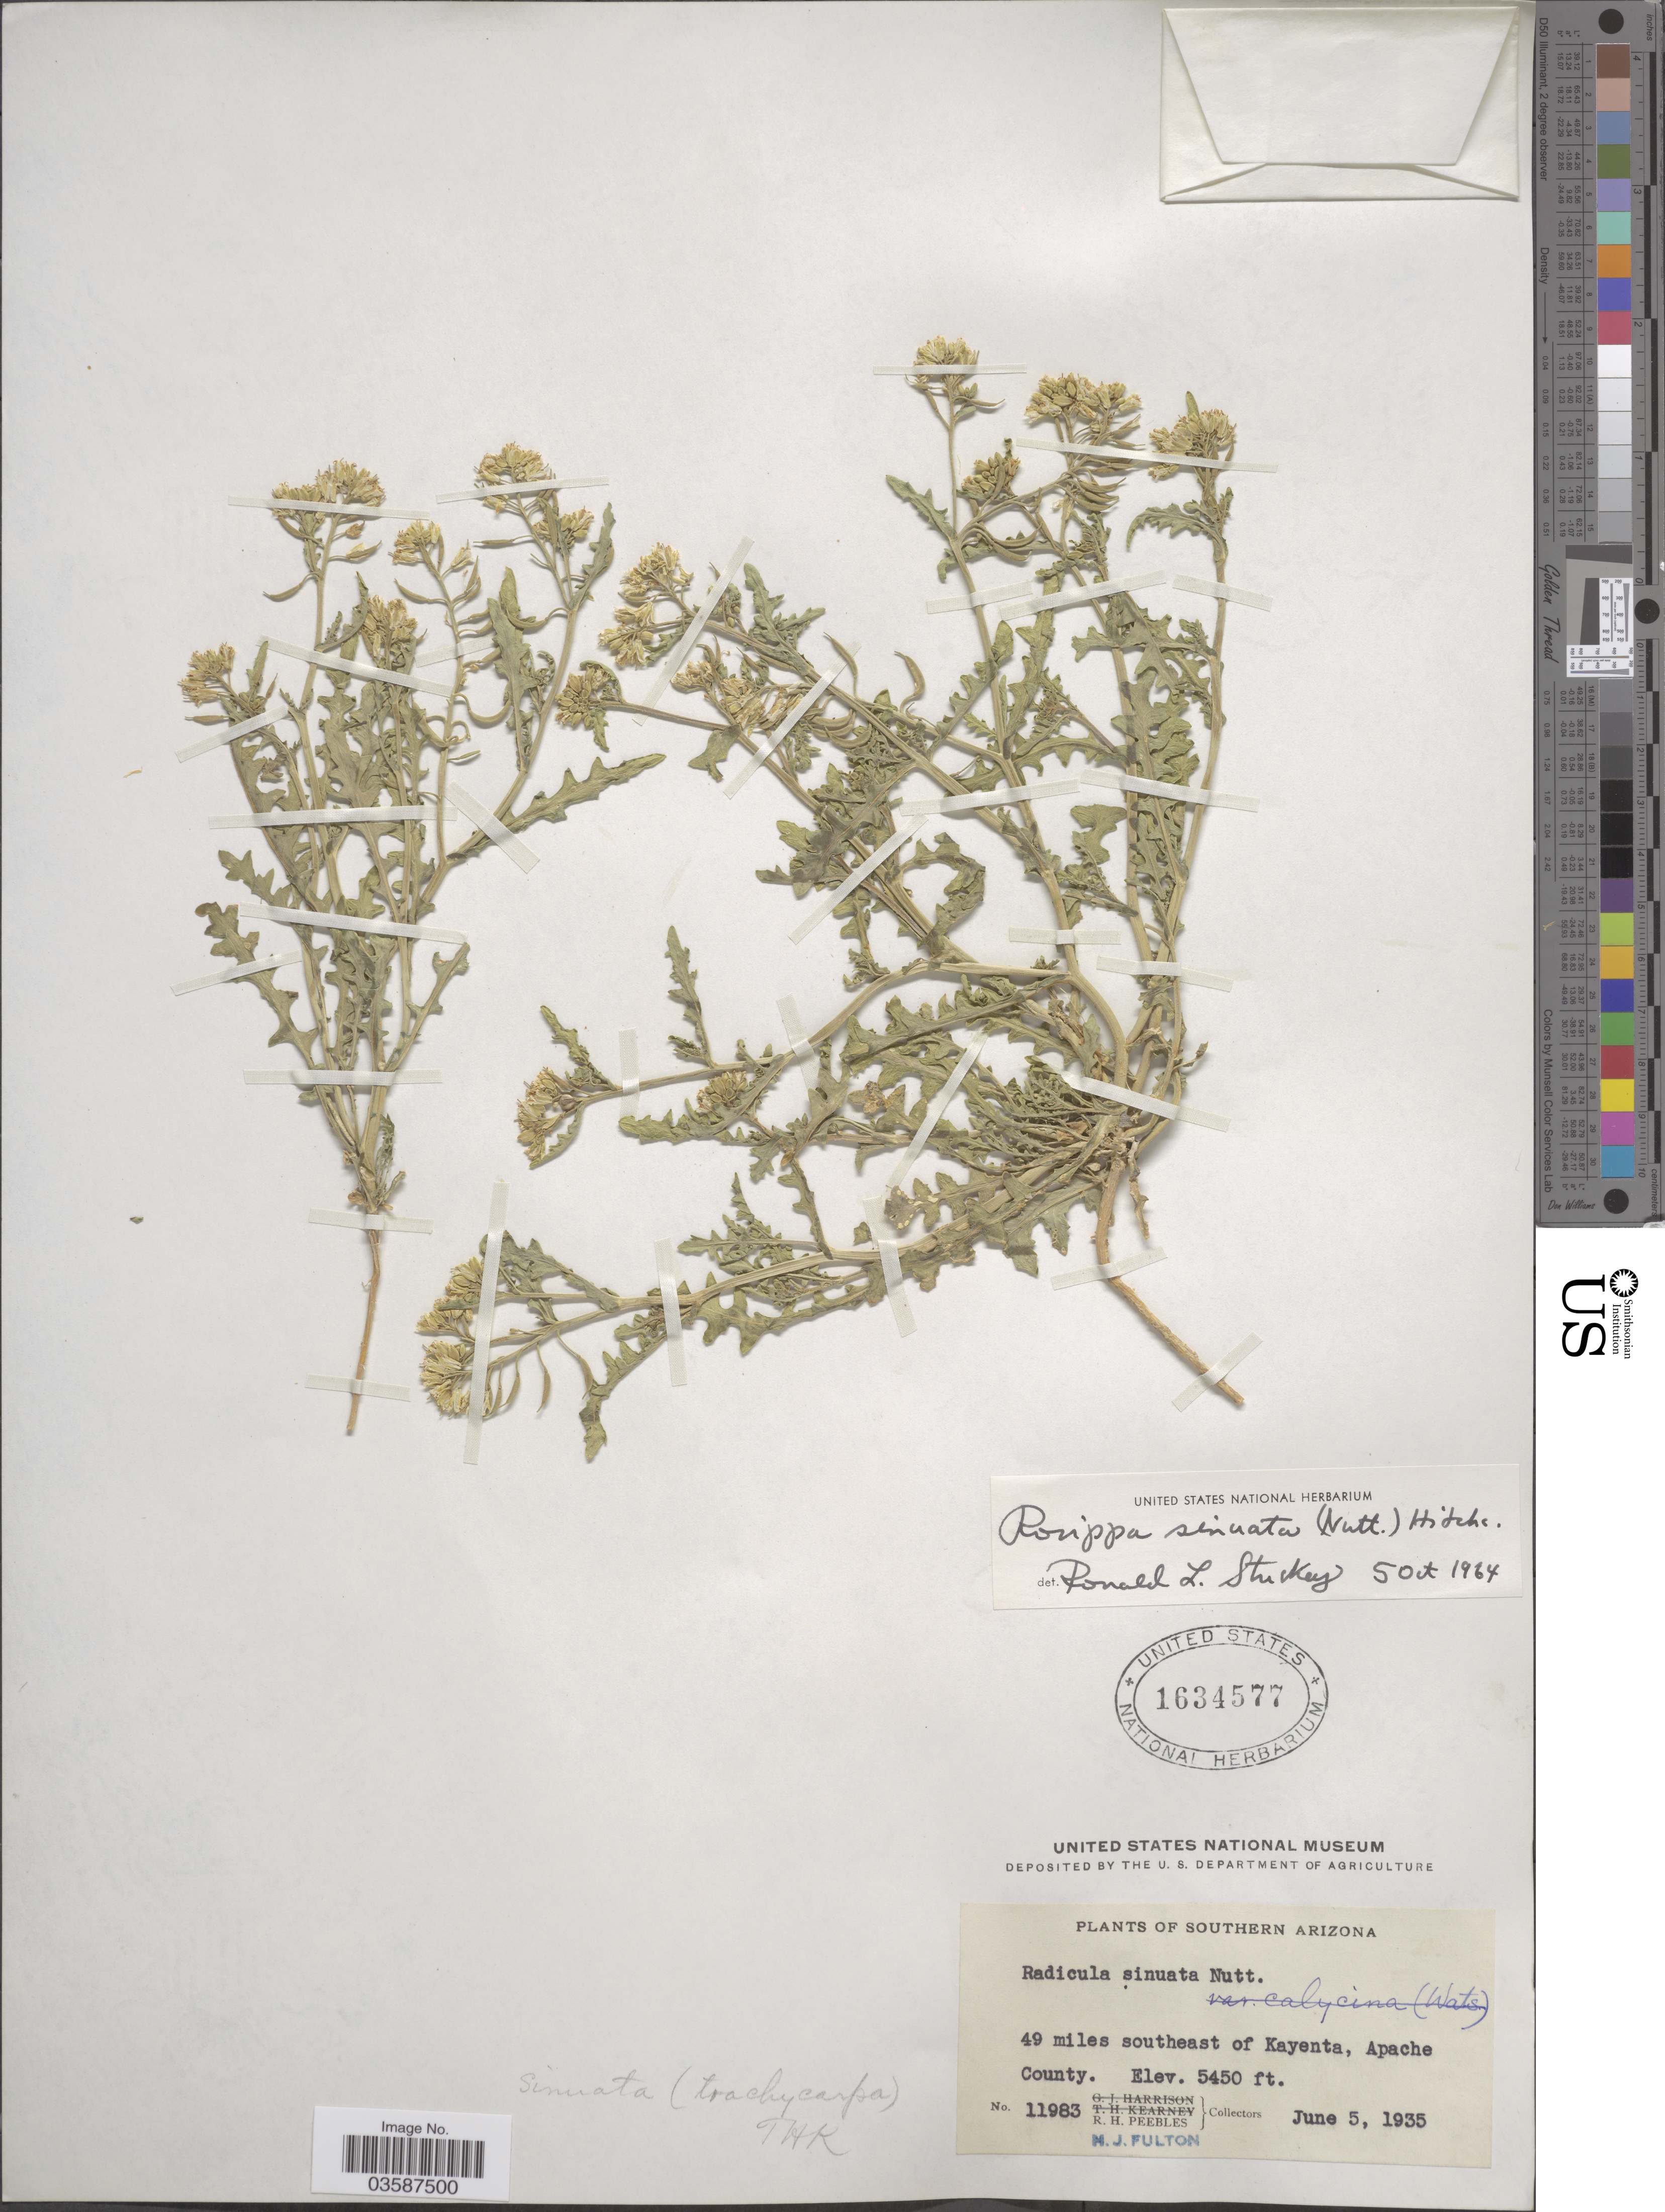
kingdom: Plantae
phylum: Tracheophyta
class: Magnoliopsida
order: Brassicales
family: Brassicaceae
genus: Rorippa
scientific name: Rorippa sinuata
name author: (Nutt.) Hitchc.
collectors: R. H. Peebles & M. Fulton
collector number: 11983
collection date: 1935-06-05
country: United States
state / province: Arizona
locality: Southern Arizona. 49 miles southeast of Kayenta, Apache County.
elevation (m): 1661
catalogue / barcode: US 1634577